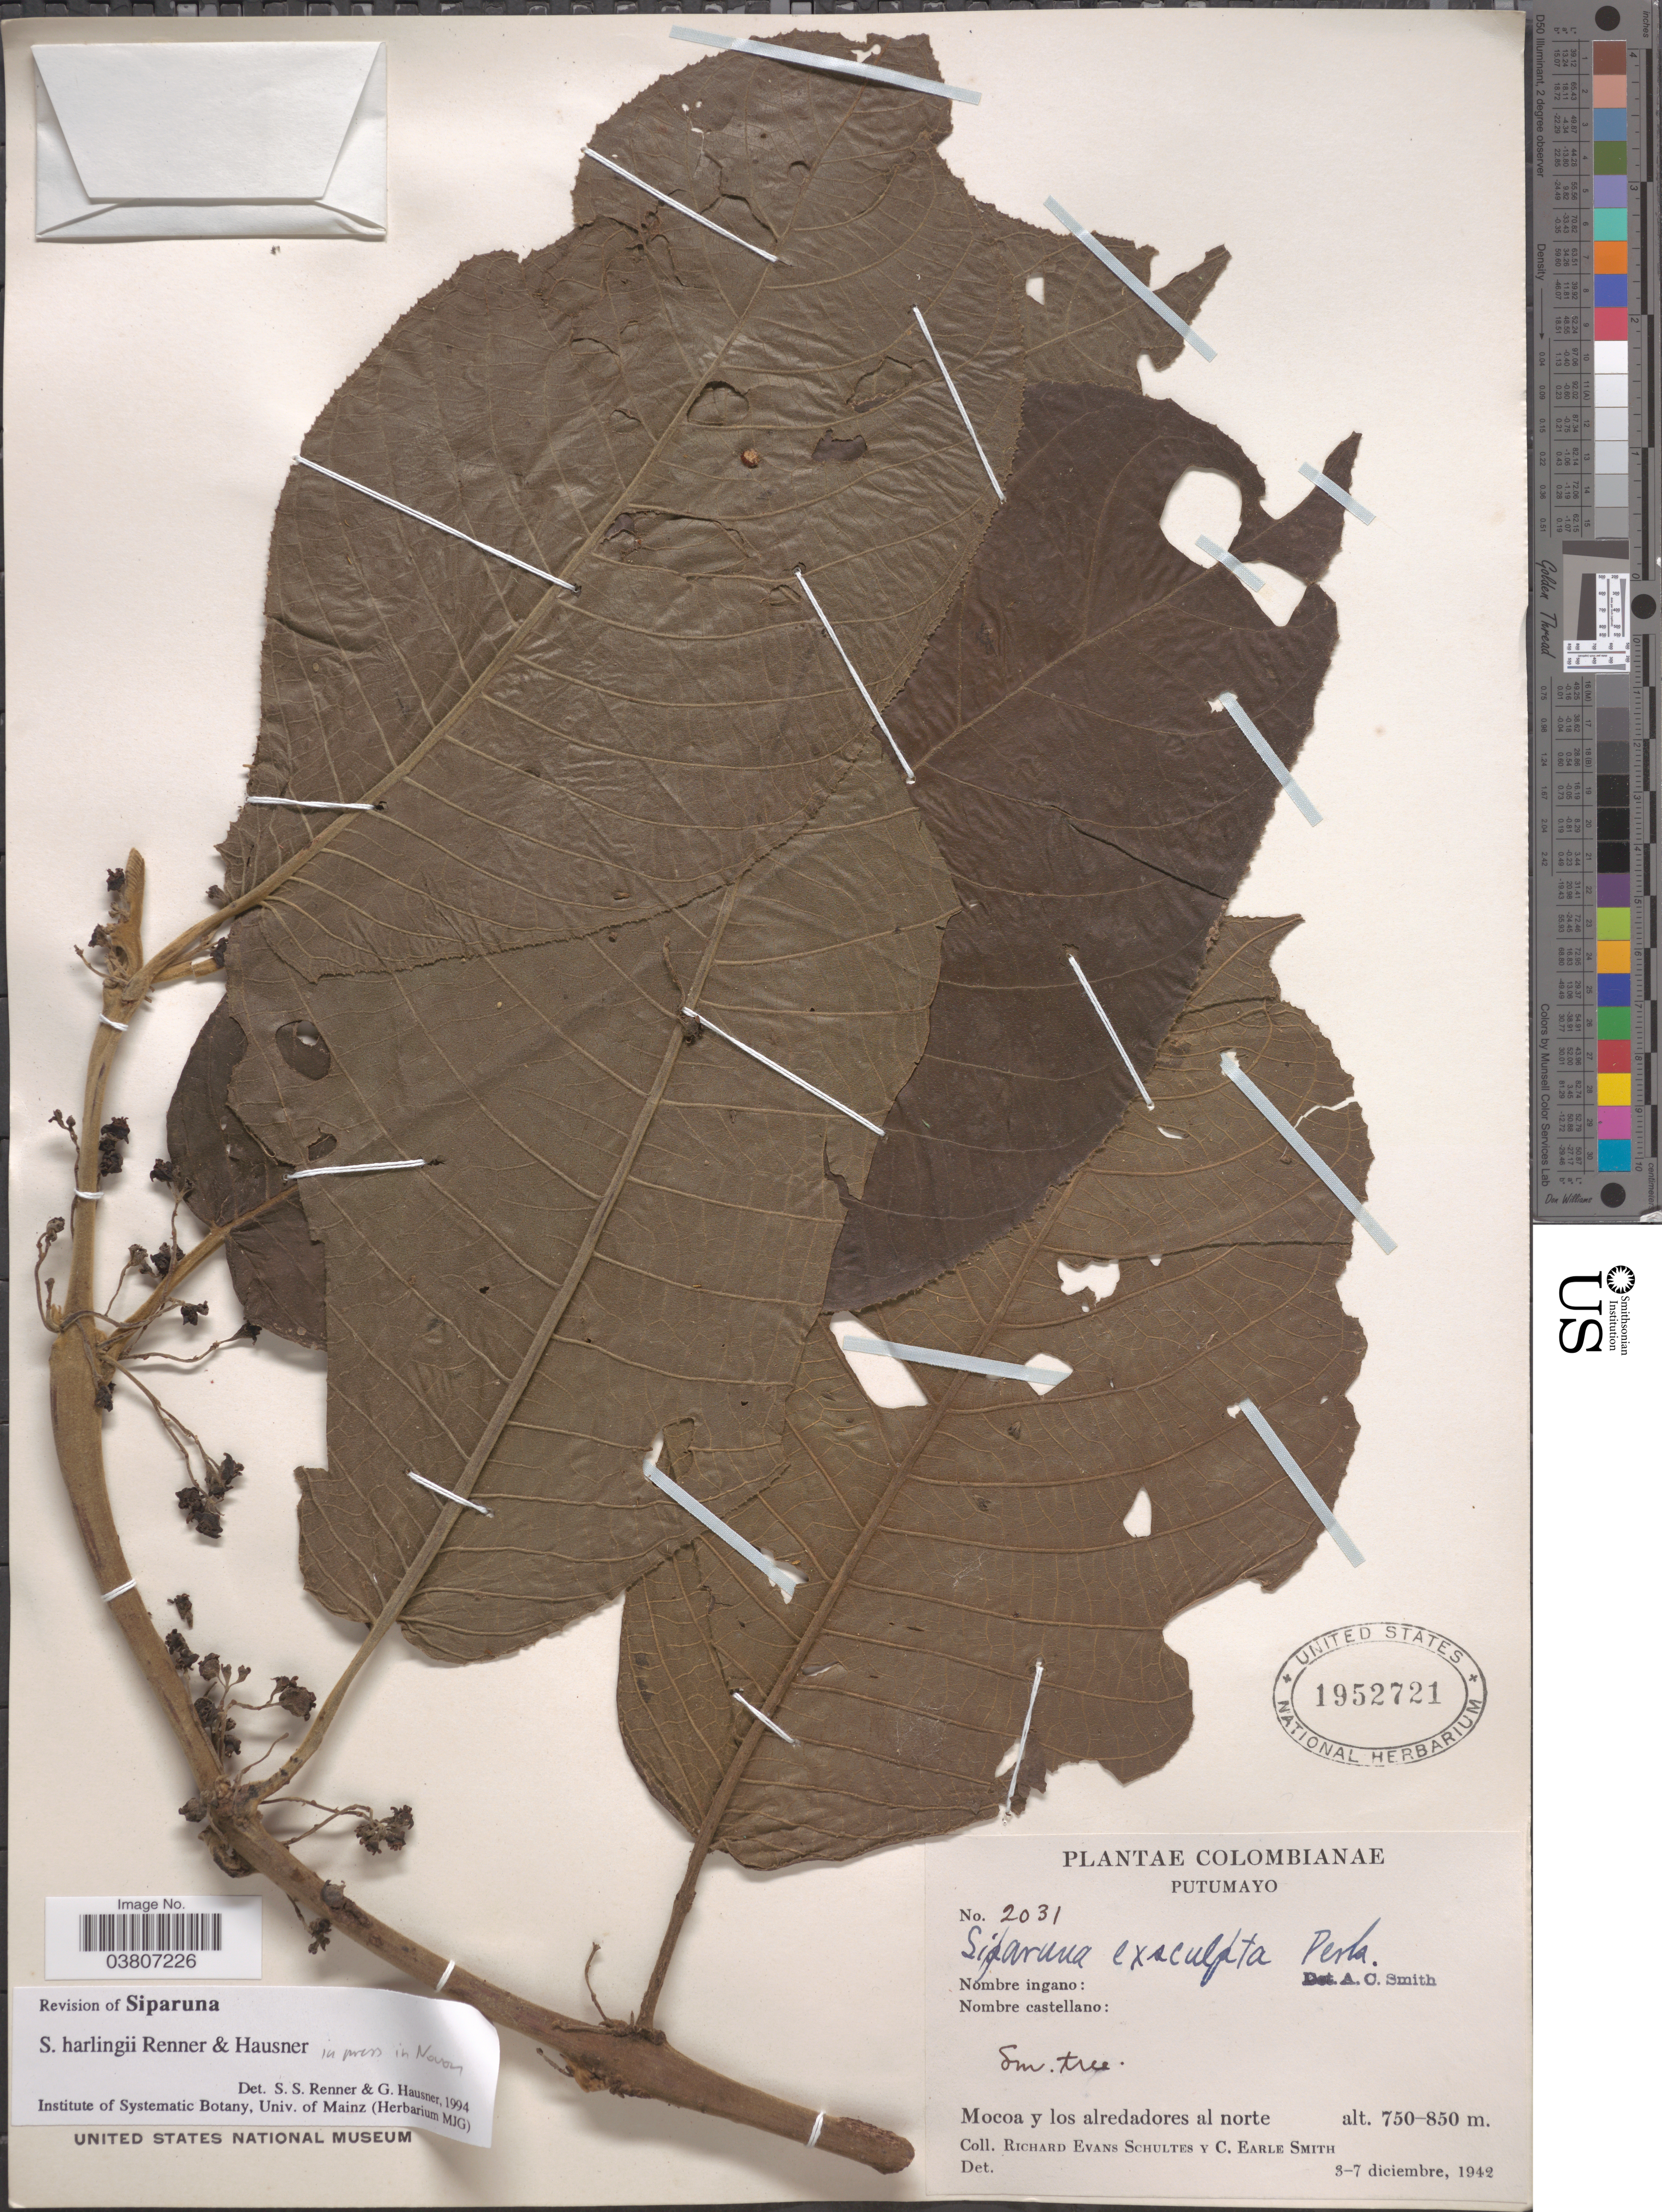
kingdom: Plantae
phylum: Tracheophyta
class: Magnoliopsida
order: Laurales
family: Siparunaceae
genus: Siparuna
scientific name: Siparuna harlingii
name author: S.S. Renner & Hausner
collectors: R. E. Schultes & C. E. Smith Jr.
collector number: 2031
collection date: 1942-12-03/1942-12-07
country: Colombia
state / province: Putumayo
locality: Mocoa y los alredadores al norte.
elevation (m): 750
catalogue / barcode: US 1952721